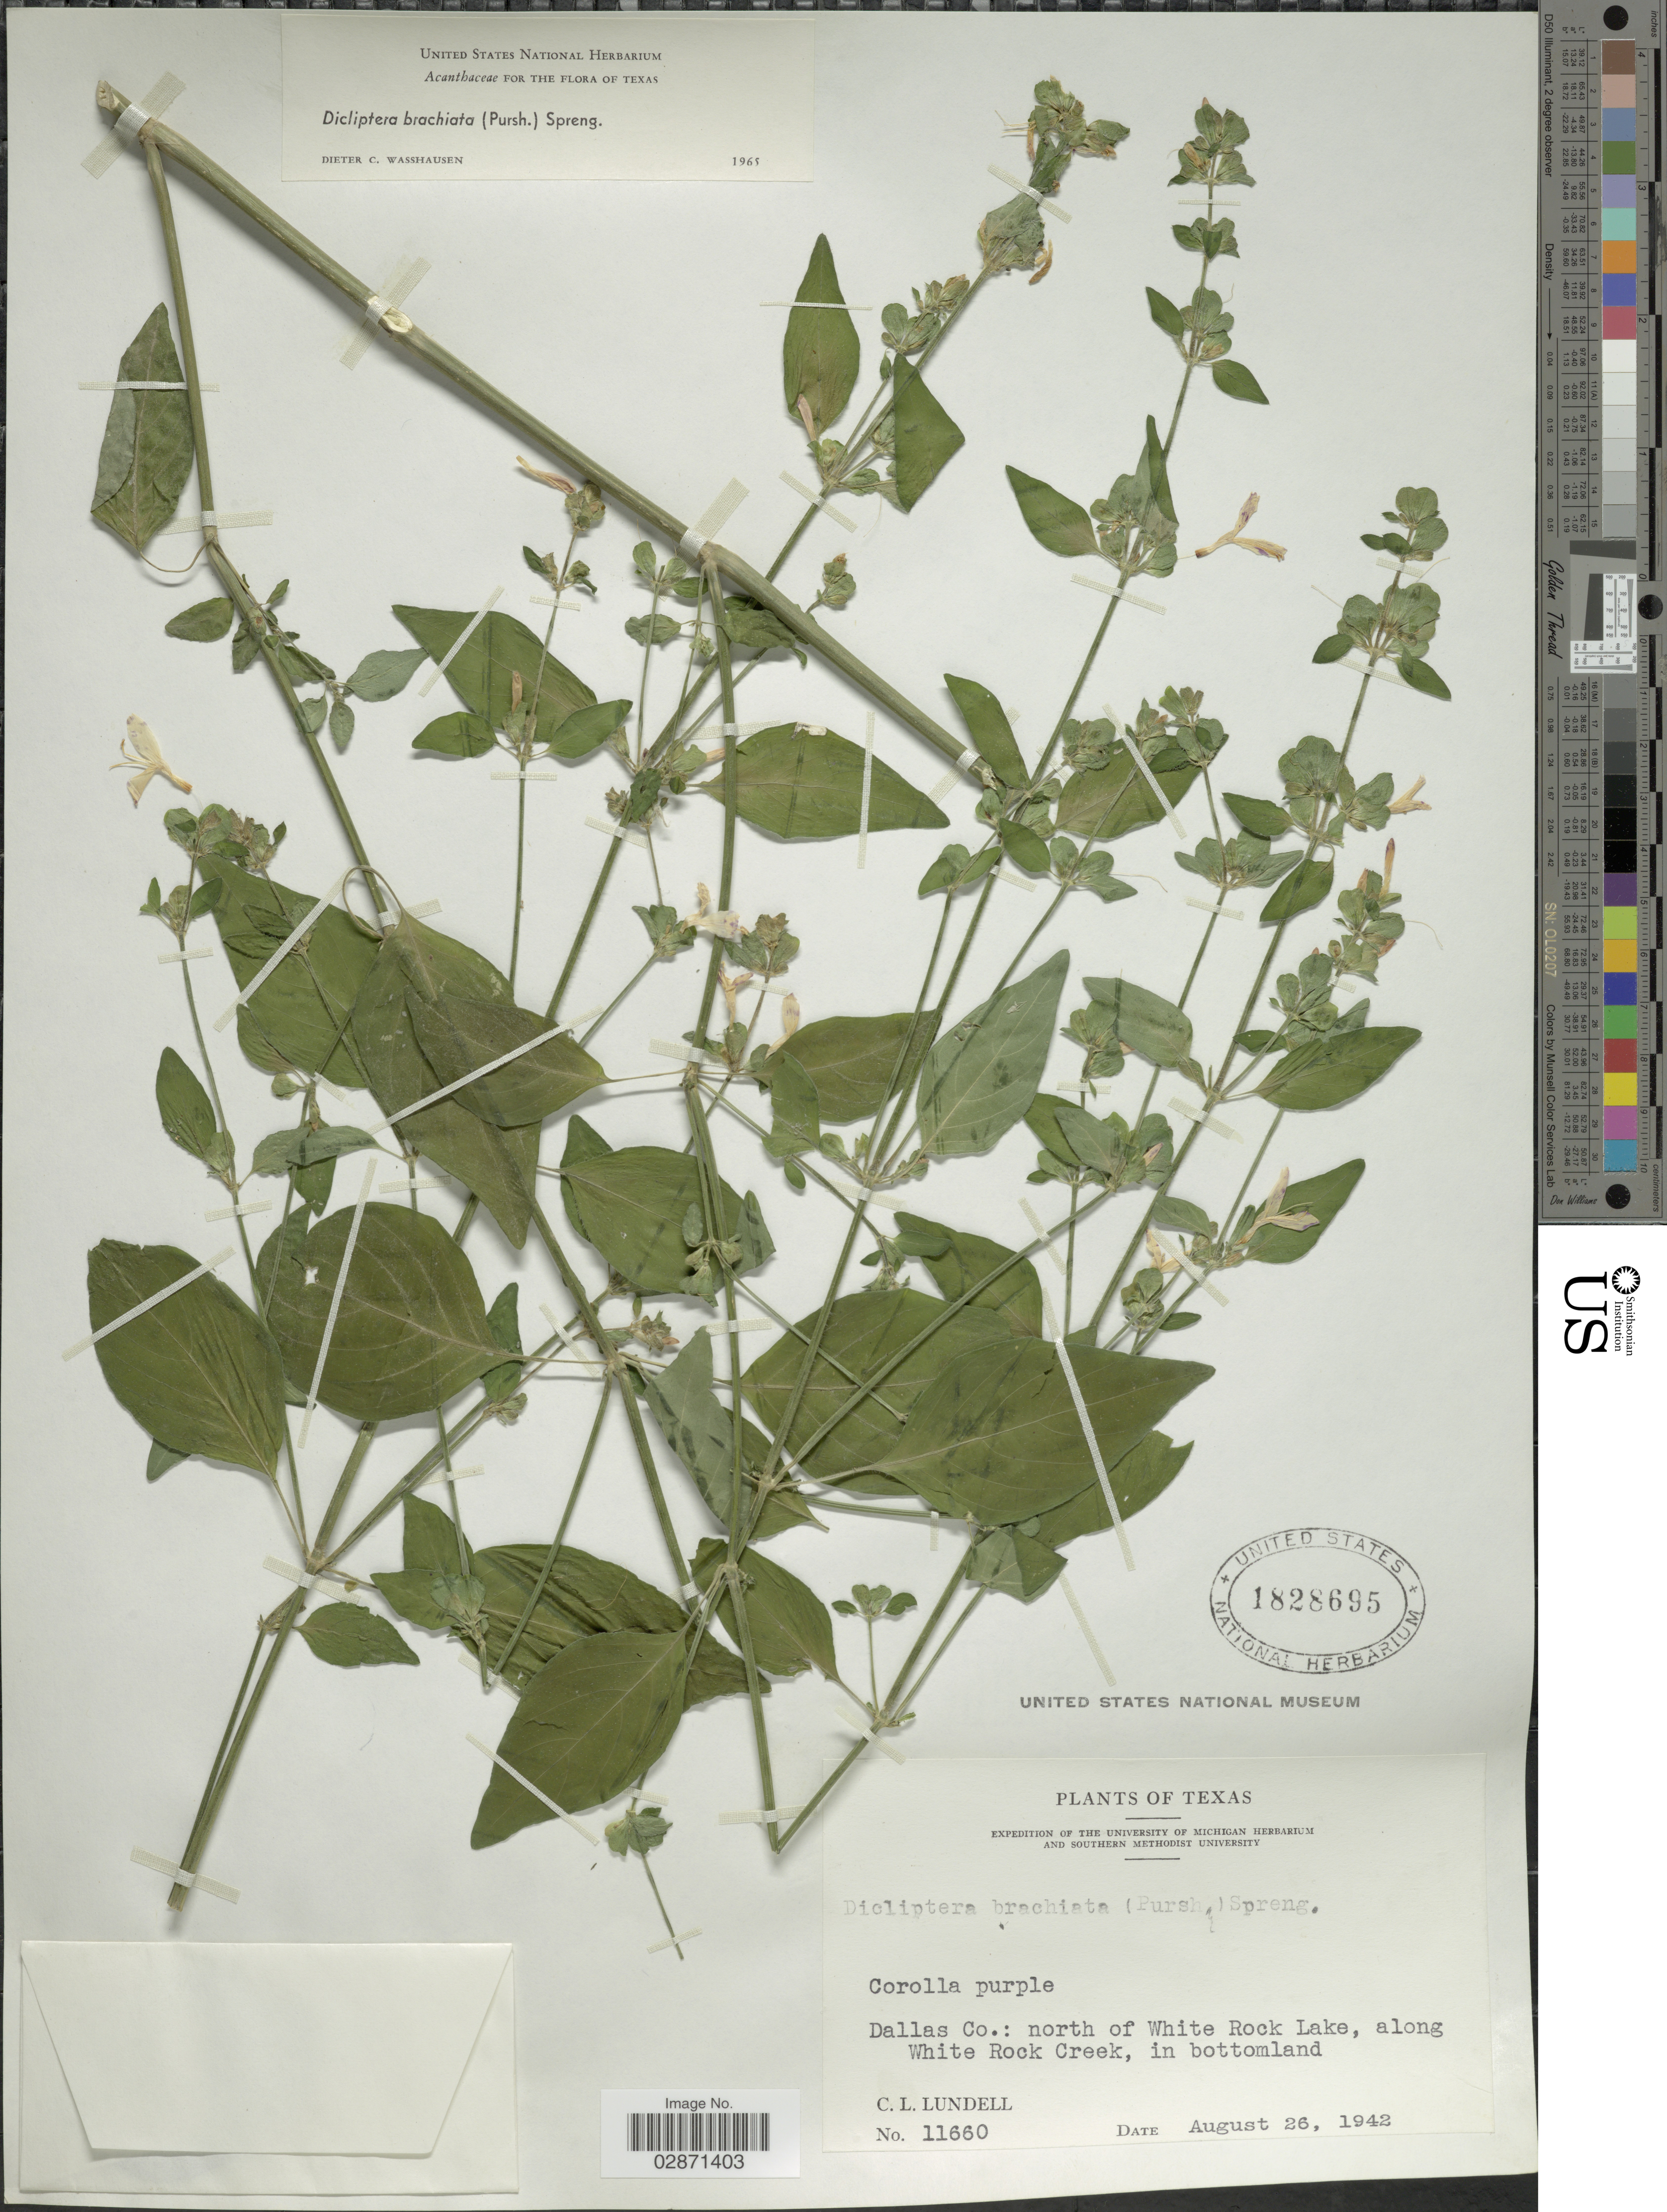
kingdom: Plantae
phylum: Tracheophyta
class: Magnoliopsida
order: Lamiales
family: Acanthaceae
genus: Dicliptera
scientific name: Dicliptera brachiata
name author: (Pursh) Spreng.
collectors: C. L. Lundell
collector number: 11660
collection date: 1942-08-26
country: United States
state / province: Texas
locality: Dallas Co.: north of White Rock Lake, along White Rock Creek, in bottomland.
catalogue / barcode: US 1828695